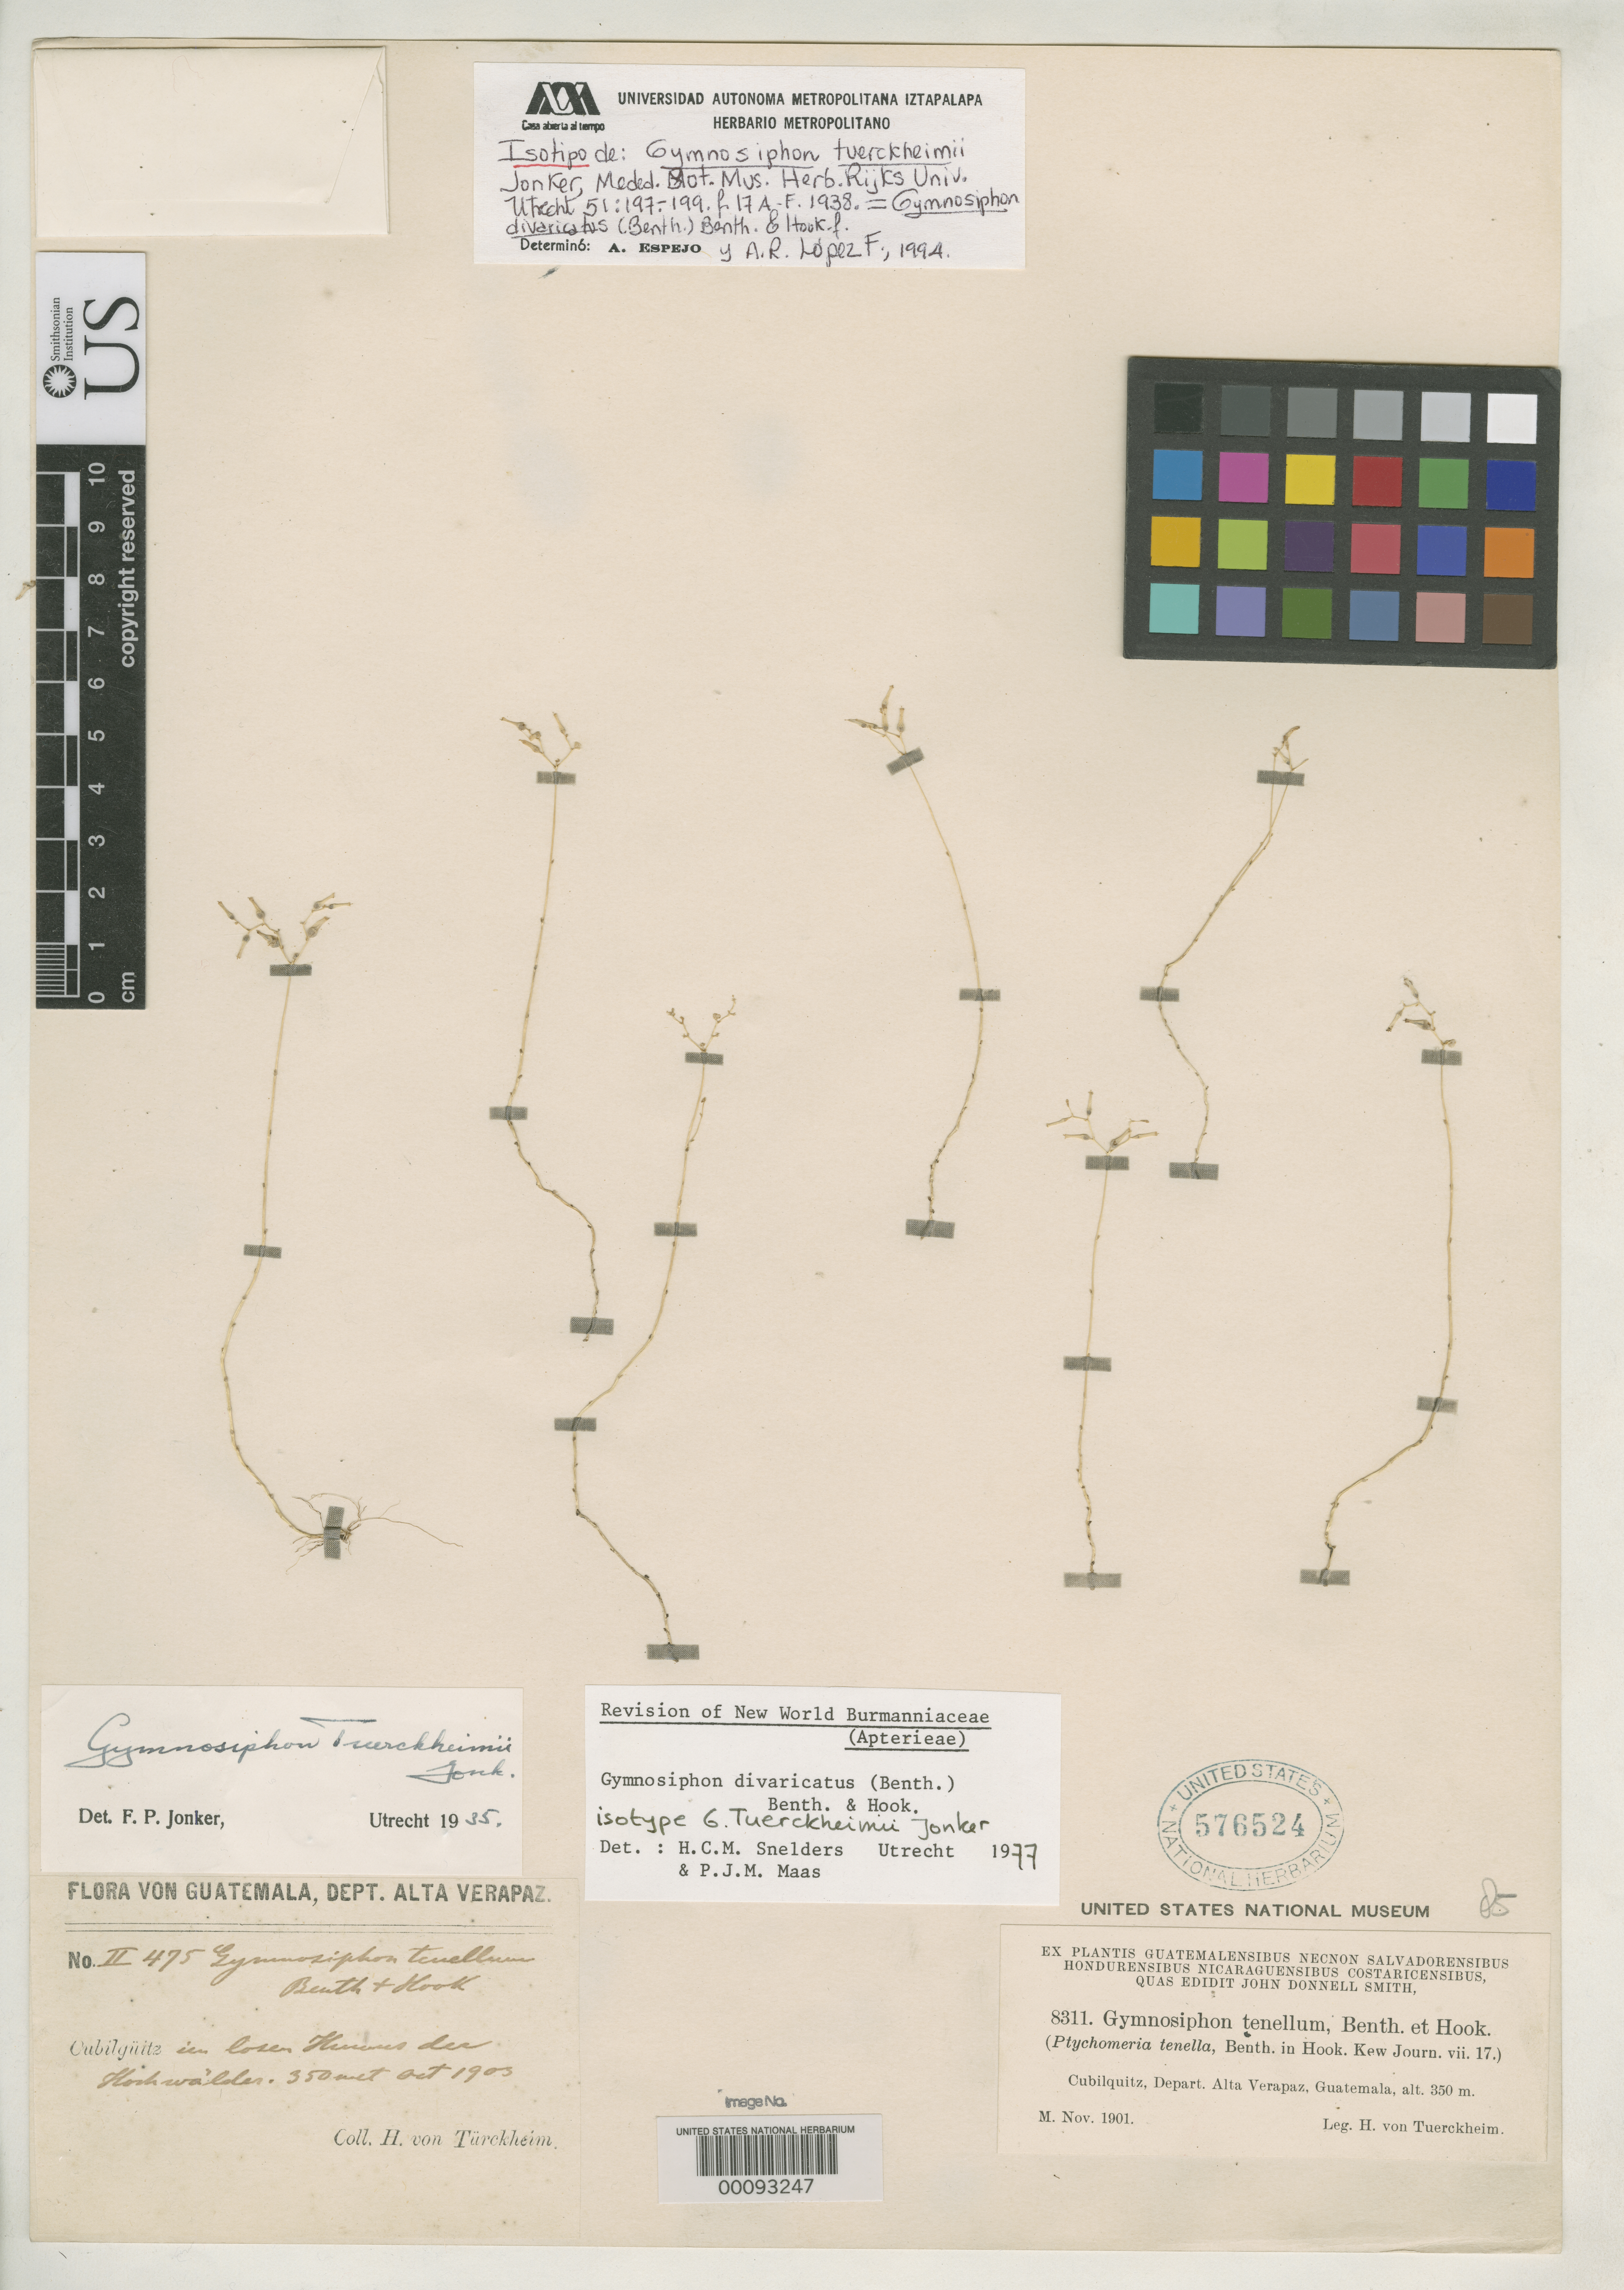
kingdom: Plantae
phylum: Tracheophyta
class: Liliopsida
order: Dioscoreales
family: Burmanniaceae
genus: Gymnosiphon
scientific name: Gymnosiphon tuerckheimii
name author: Jonker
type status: Isotype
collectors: H. von Türckheim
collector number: II 475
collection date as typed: Nov 1901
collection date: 1901-11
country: Guatemala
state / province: Alta Verapaz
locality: Cubilquitz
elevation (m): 350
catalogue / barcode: US 576524